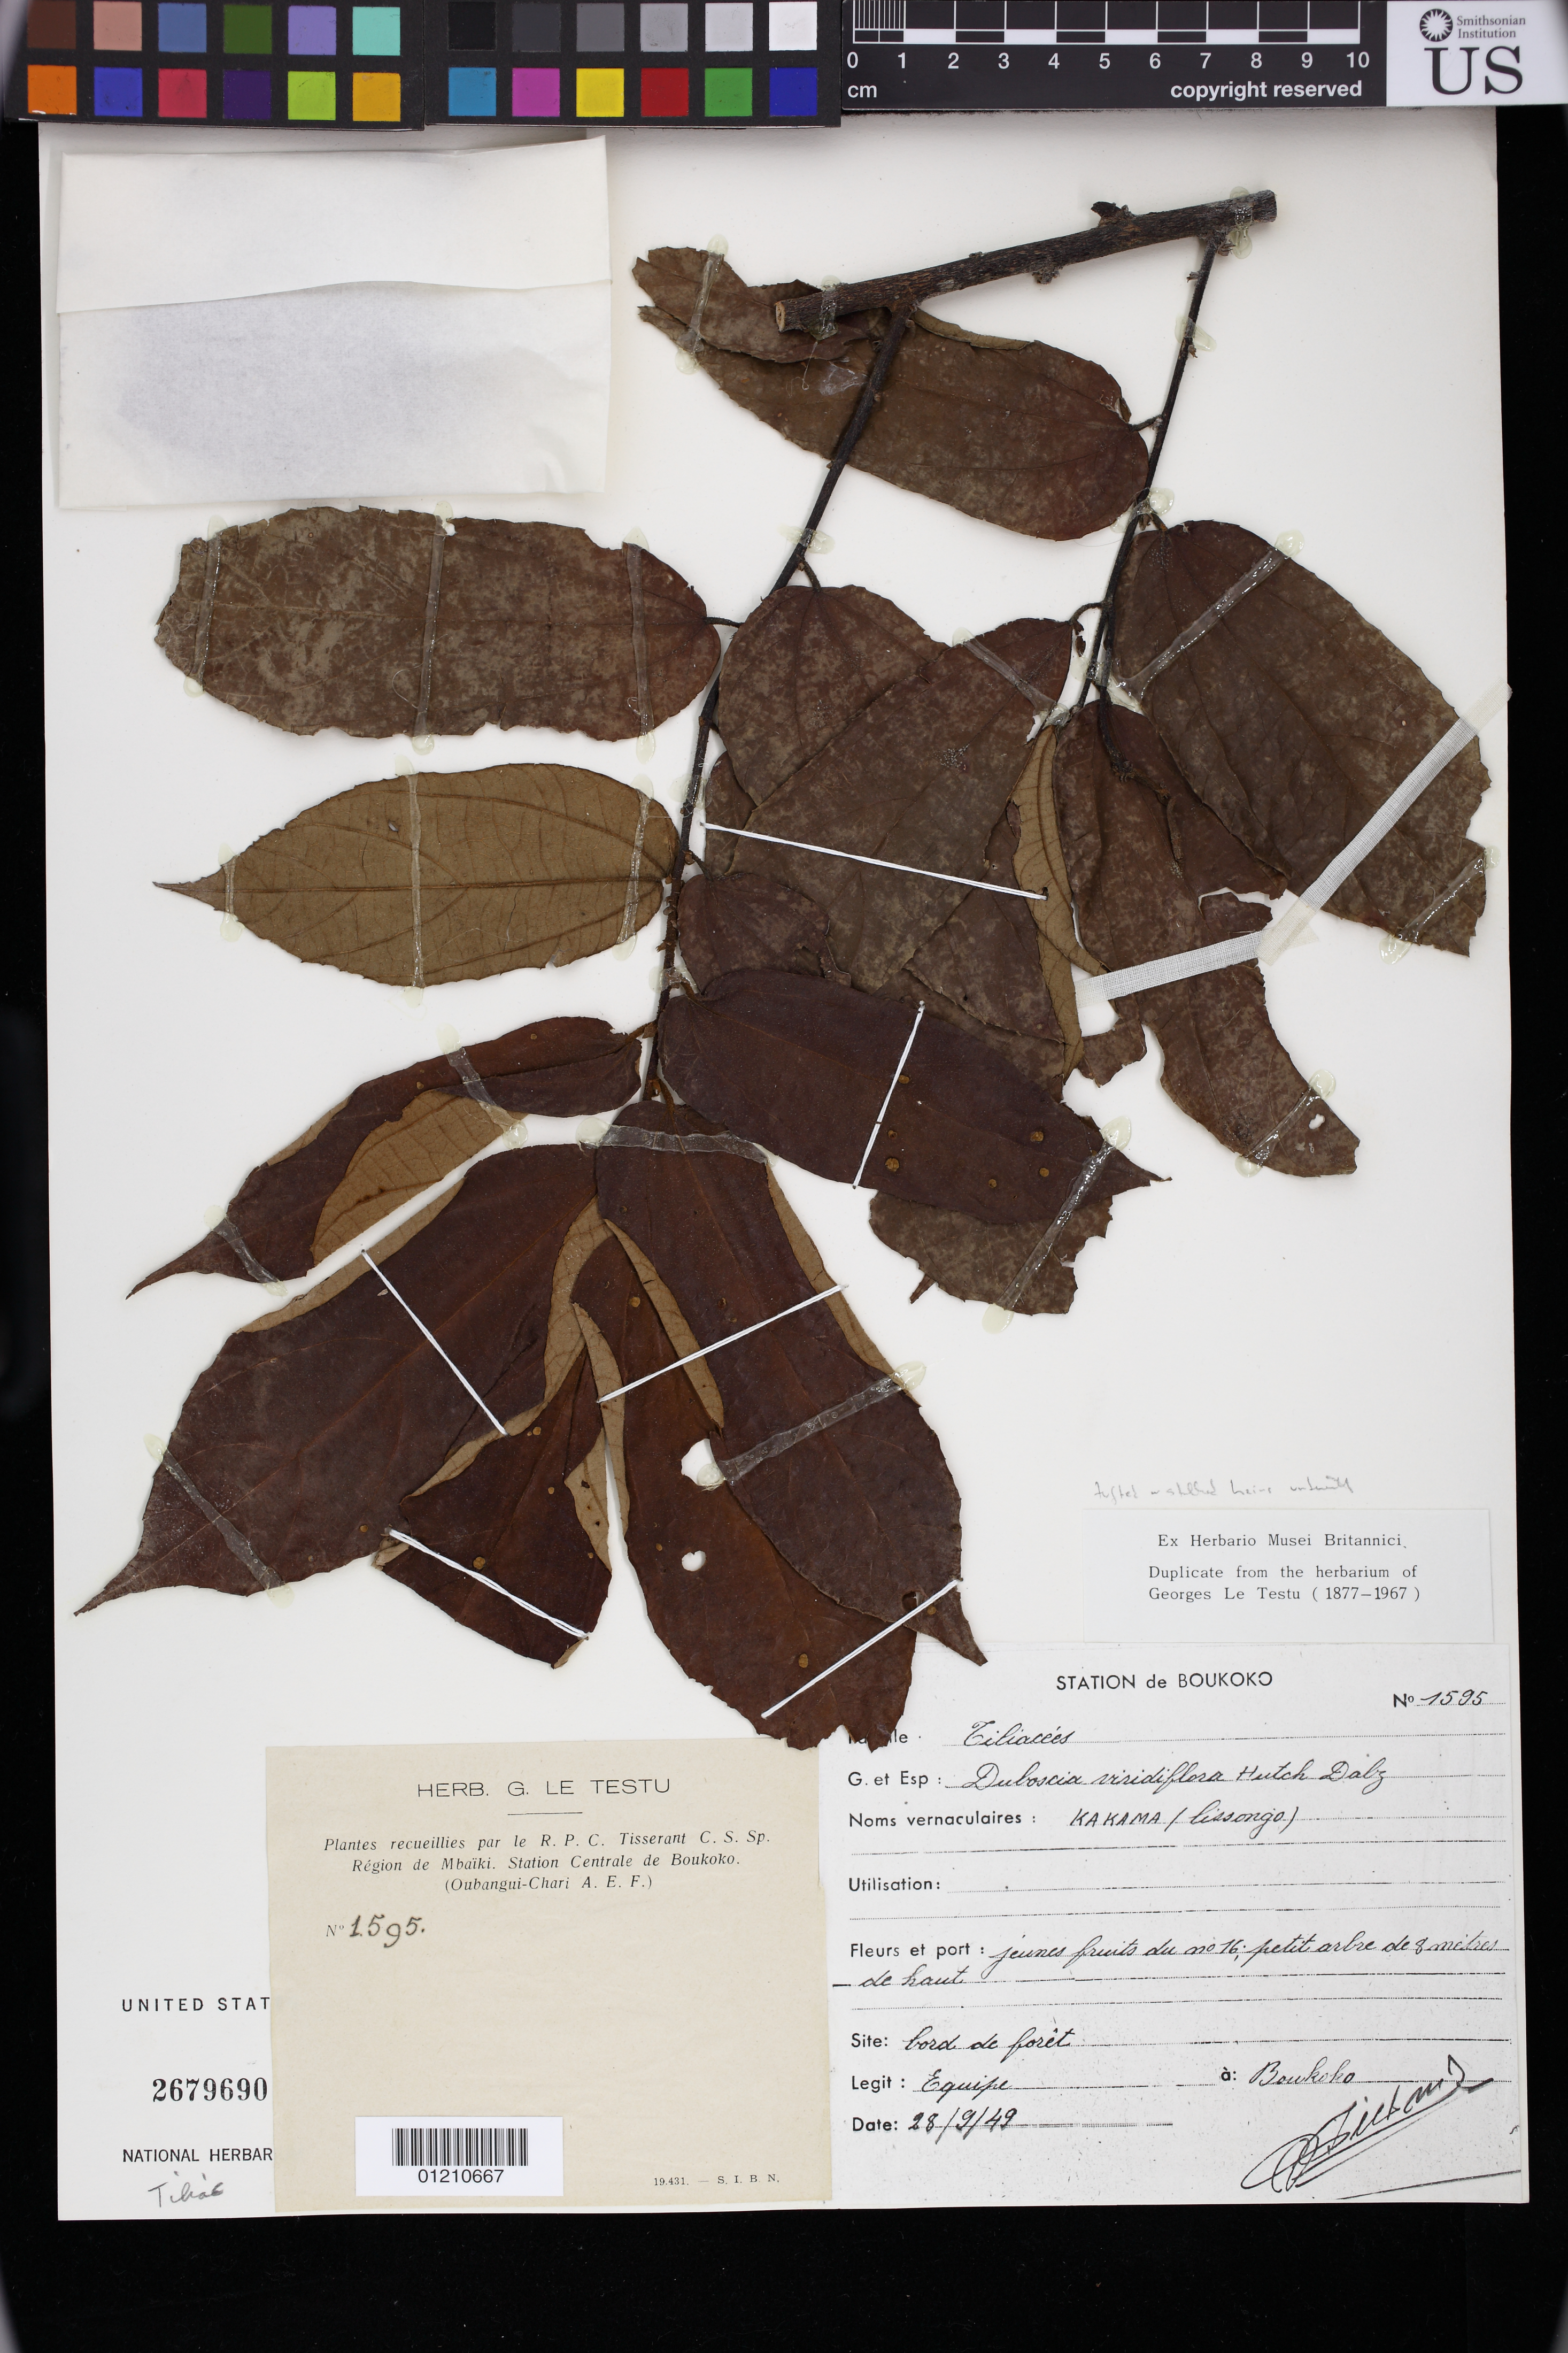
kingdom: Plantae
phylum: Tracheophyta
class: Magnoliopsida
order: Malvales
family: Malvaceae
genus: Duboscia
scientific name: Duboscia viridiflora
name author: (K. Schum.) Mildb.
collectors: C. Tisserant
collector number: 1595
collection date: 1949-09-28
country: Central African Republic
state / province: Lobaye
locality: Station Centrale de Boukoko; Mbaiki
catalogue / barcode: US 2679690